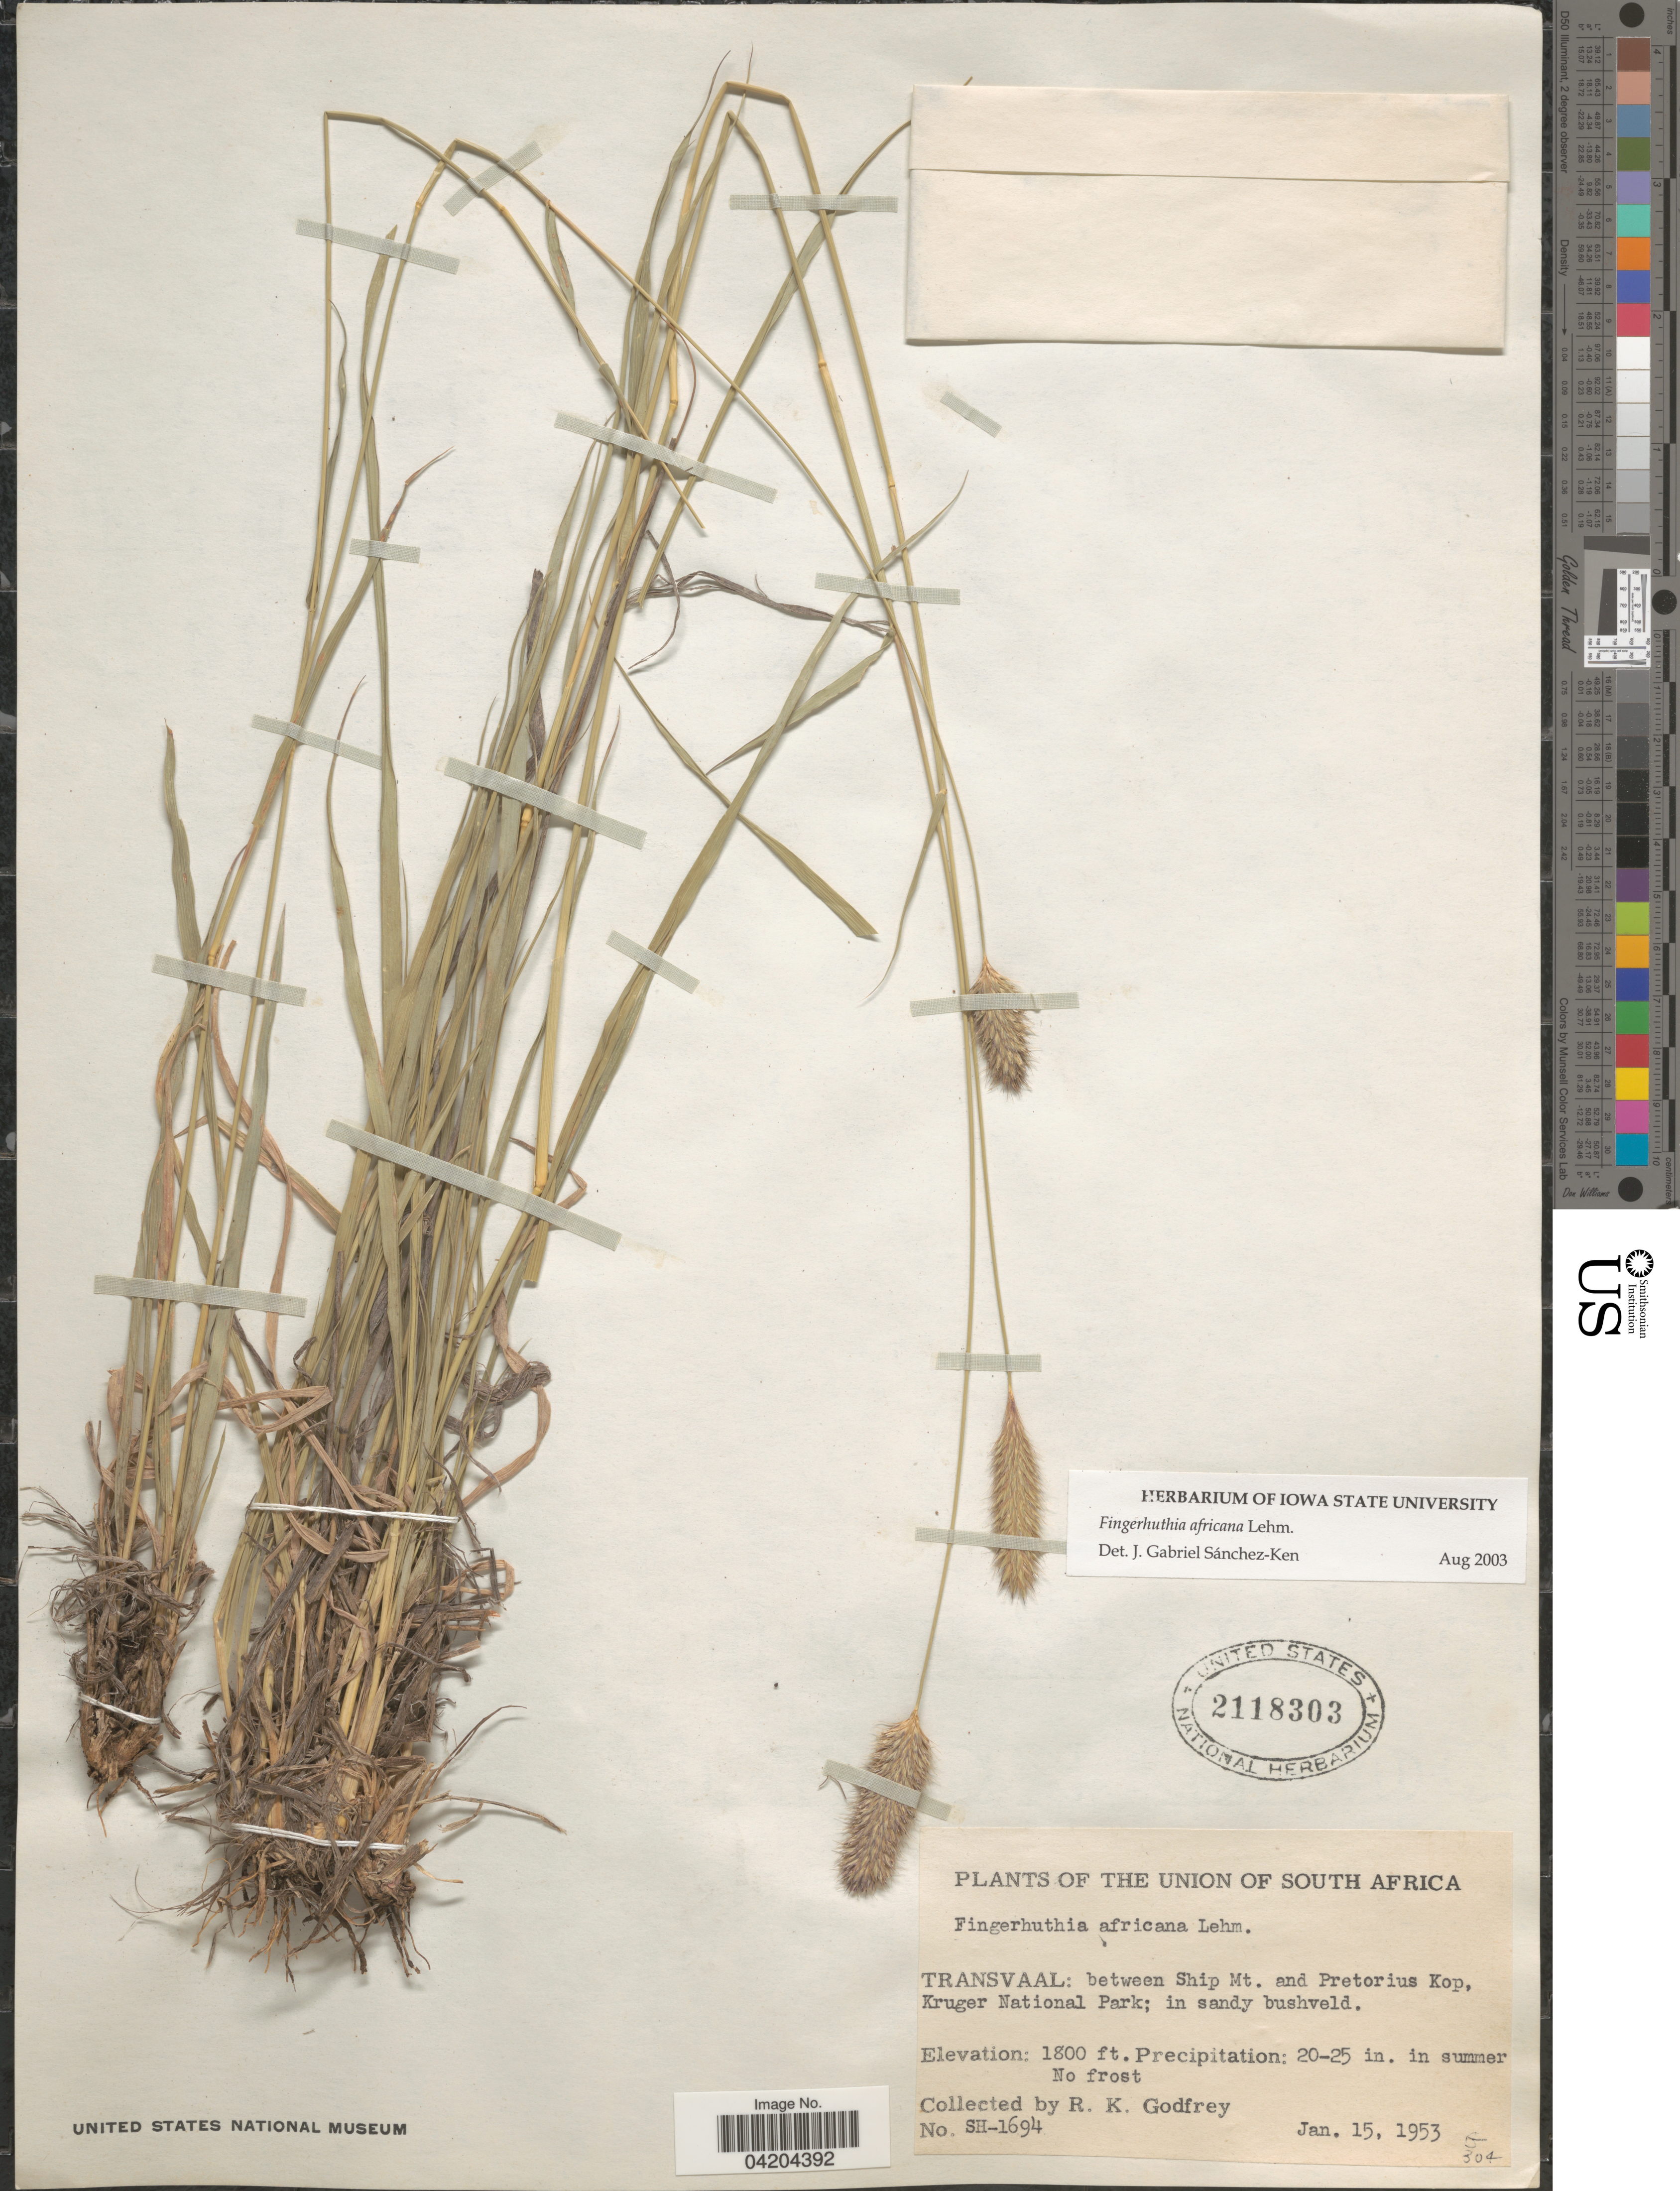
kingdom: Plantae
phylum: Tracheophyta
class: Liliopsida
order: Poales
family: Poaceae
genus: Fingerhuthia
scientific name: Fingerhuthia africana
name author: Nees ex Lehm.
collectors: R. K. Godfrey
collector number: SH-1694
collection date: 1953-01-15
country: South Africa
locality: Union of South Africa. Transvaal: between Ship Mt. and Pretorius Kop, Kruger National Park.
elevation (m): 549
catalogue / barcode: US 2118303